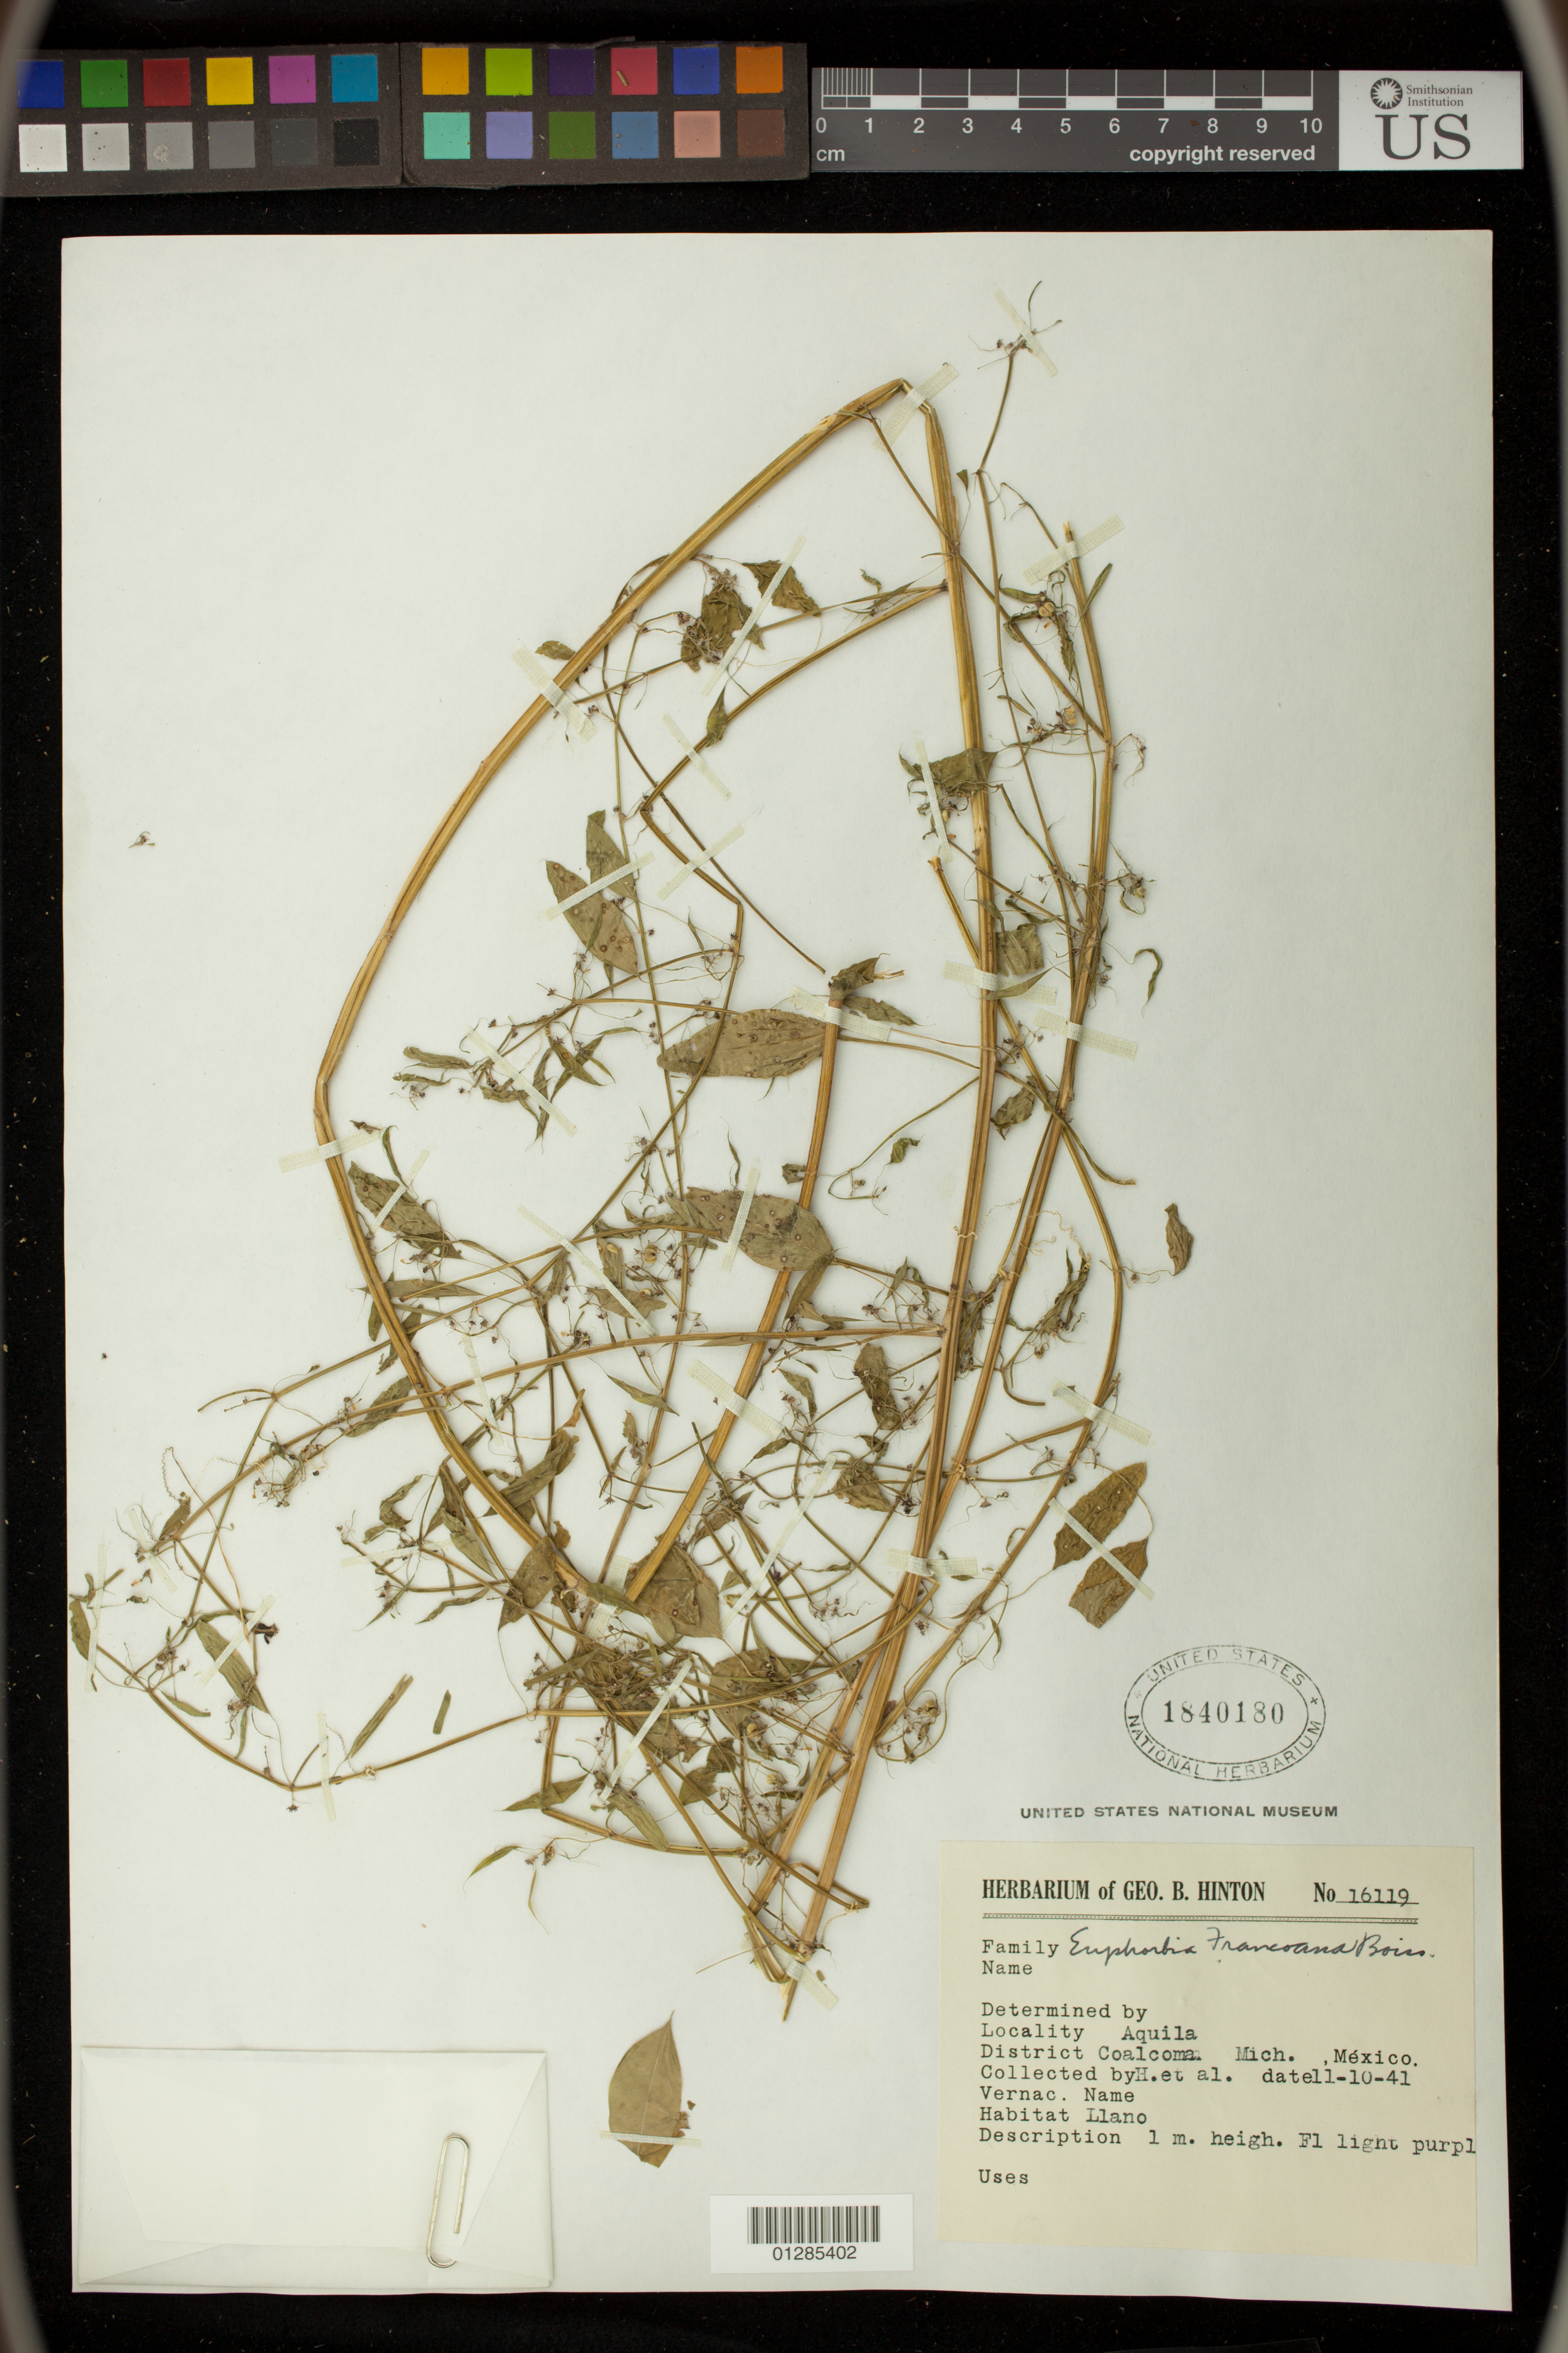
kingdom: Plantae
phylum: Tracheophyta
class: Magnoliopsida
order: Malpighiales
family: Euphorbiaceae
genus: Euphorbia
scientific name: Euphorbia francoana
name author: Boiss.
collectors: G. B. Hinton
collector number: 16119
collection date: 1941-11-10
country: Mexico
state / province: Michoacan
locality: Aquila, District Coalcoma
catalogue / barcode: US 1840180